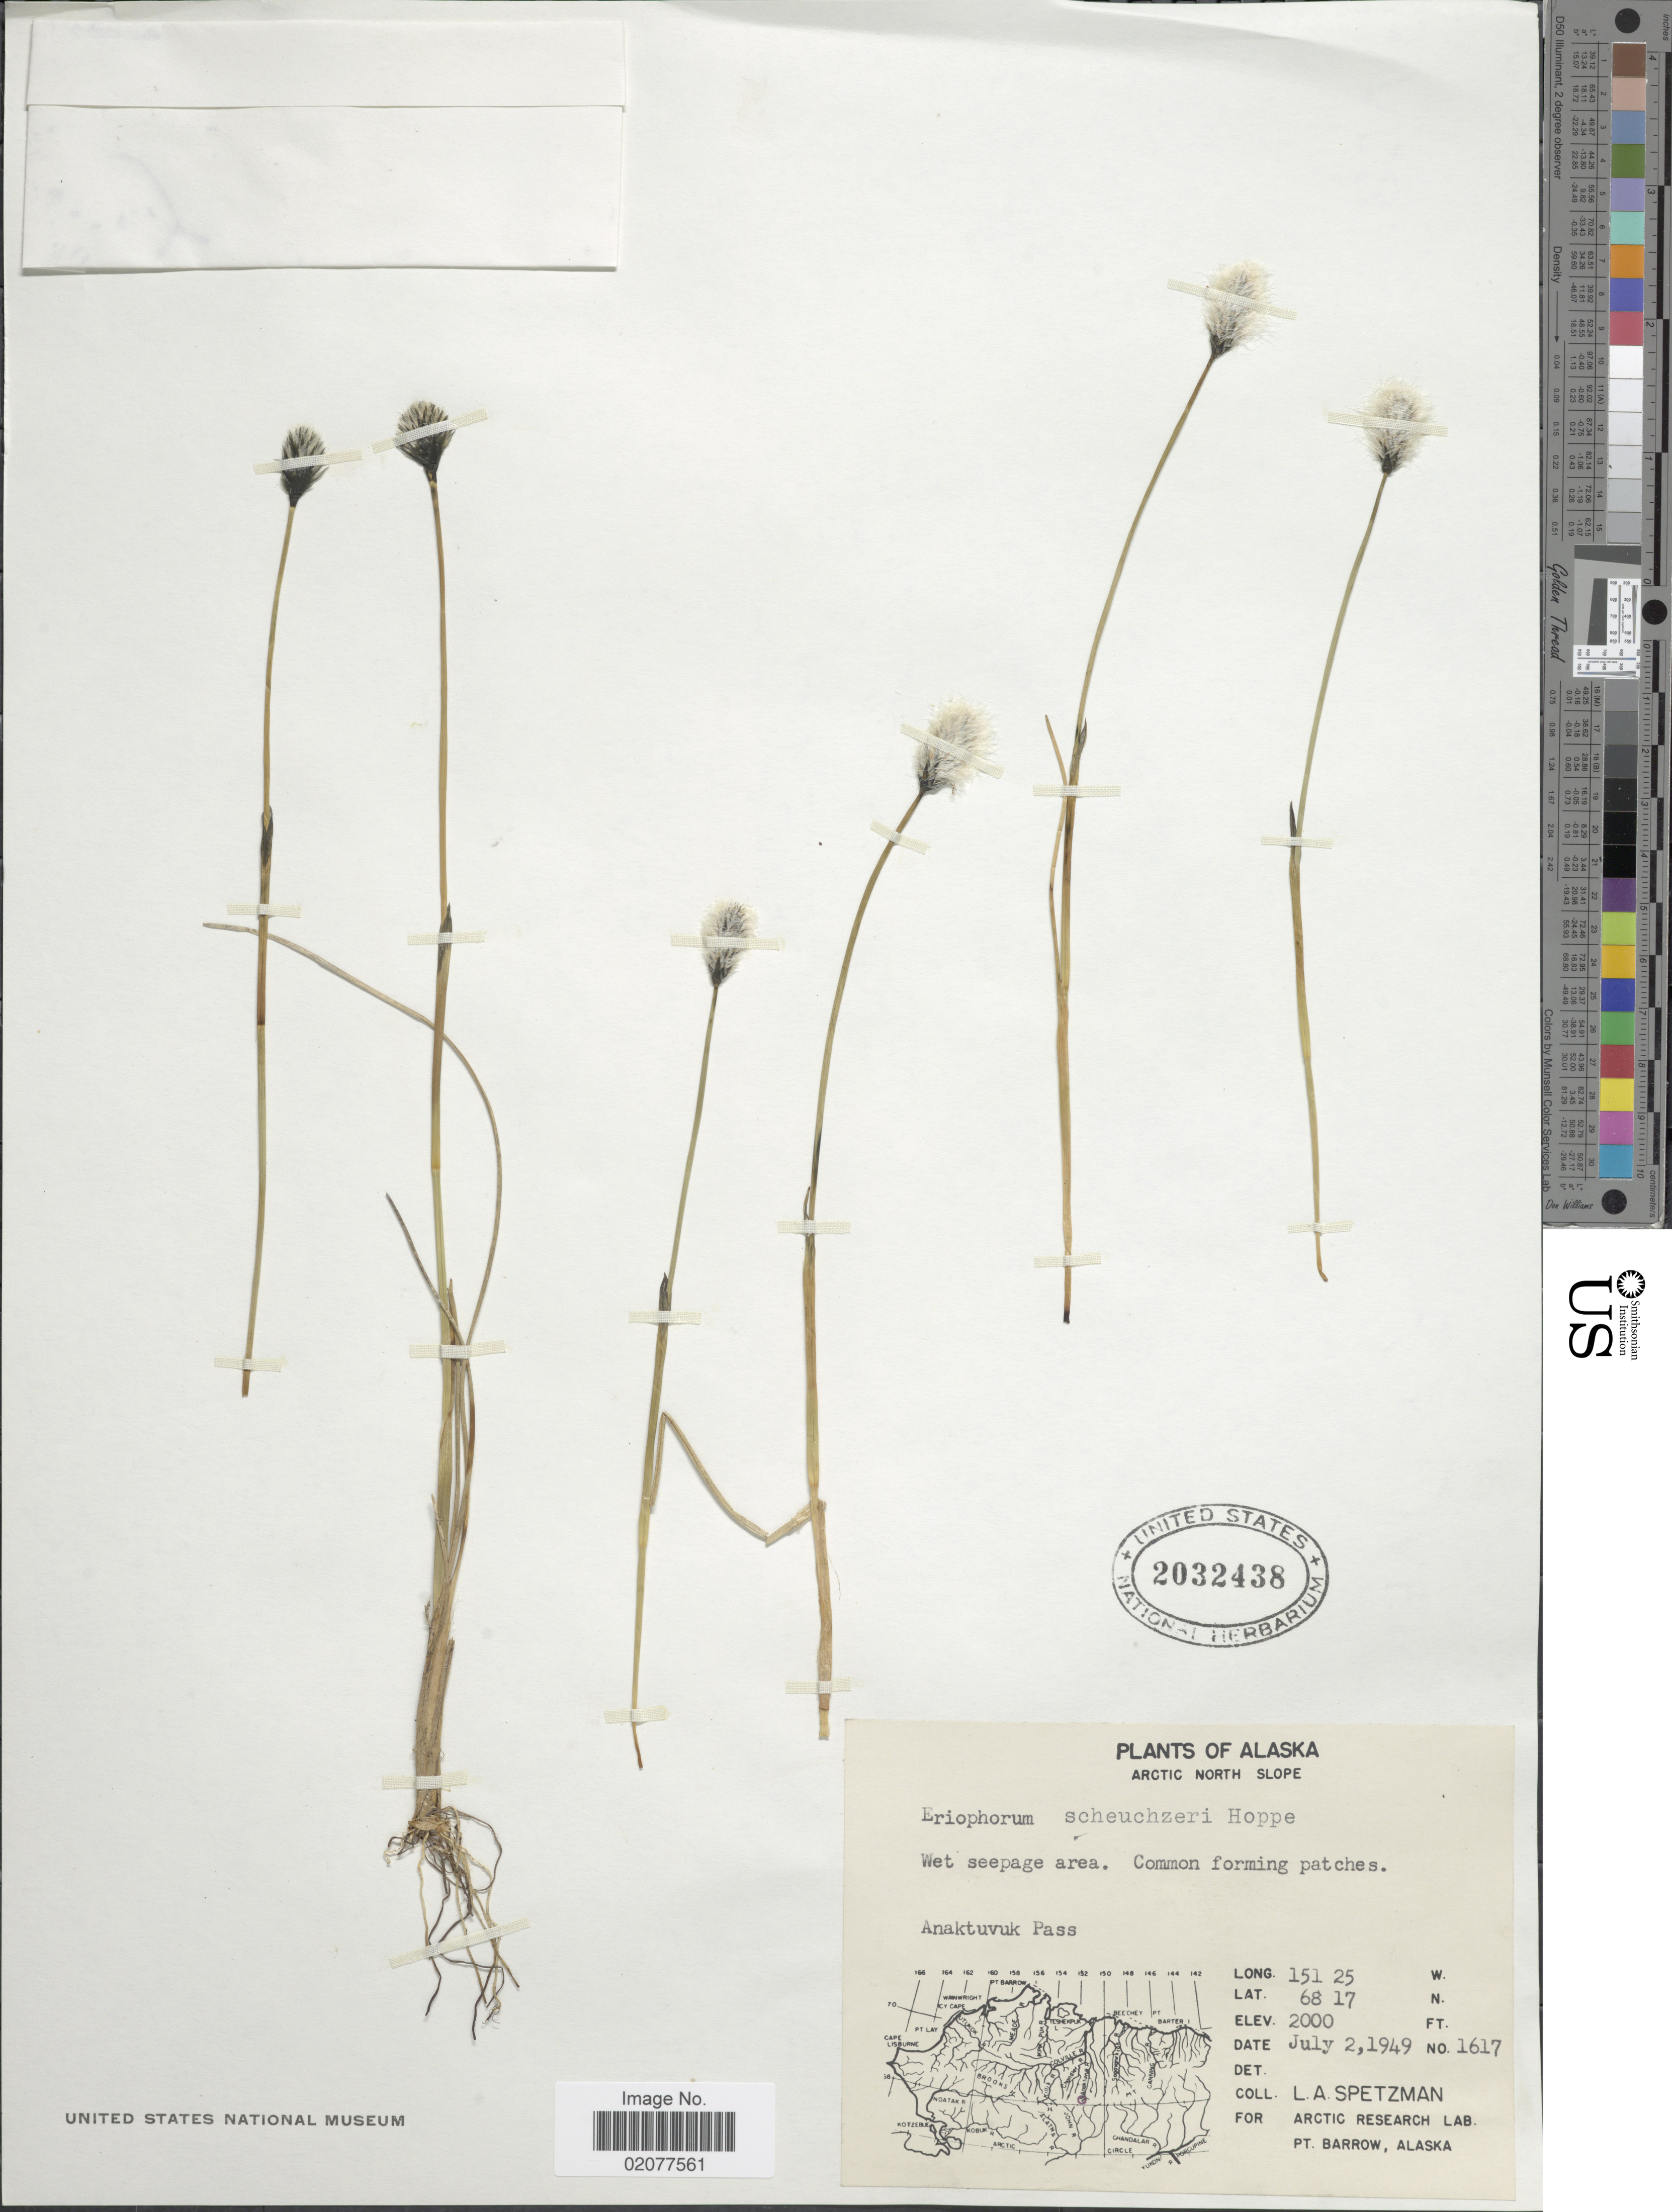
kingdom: Plantae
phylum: Tracheophyta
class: Liliopsida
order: Poales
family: Cyperaceae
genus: Eriophorum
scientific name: Eriophorum scheuchzeri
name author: Hoppe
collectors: L. Spetzman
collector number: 1617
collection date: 1949-07-02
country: United States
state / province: Alaska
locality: Alaska, Arctic North Slope. Anaktuvuk Pass.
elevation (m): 610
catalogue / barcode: US 2032438